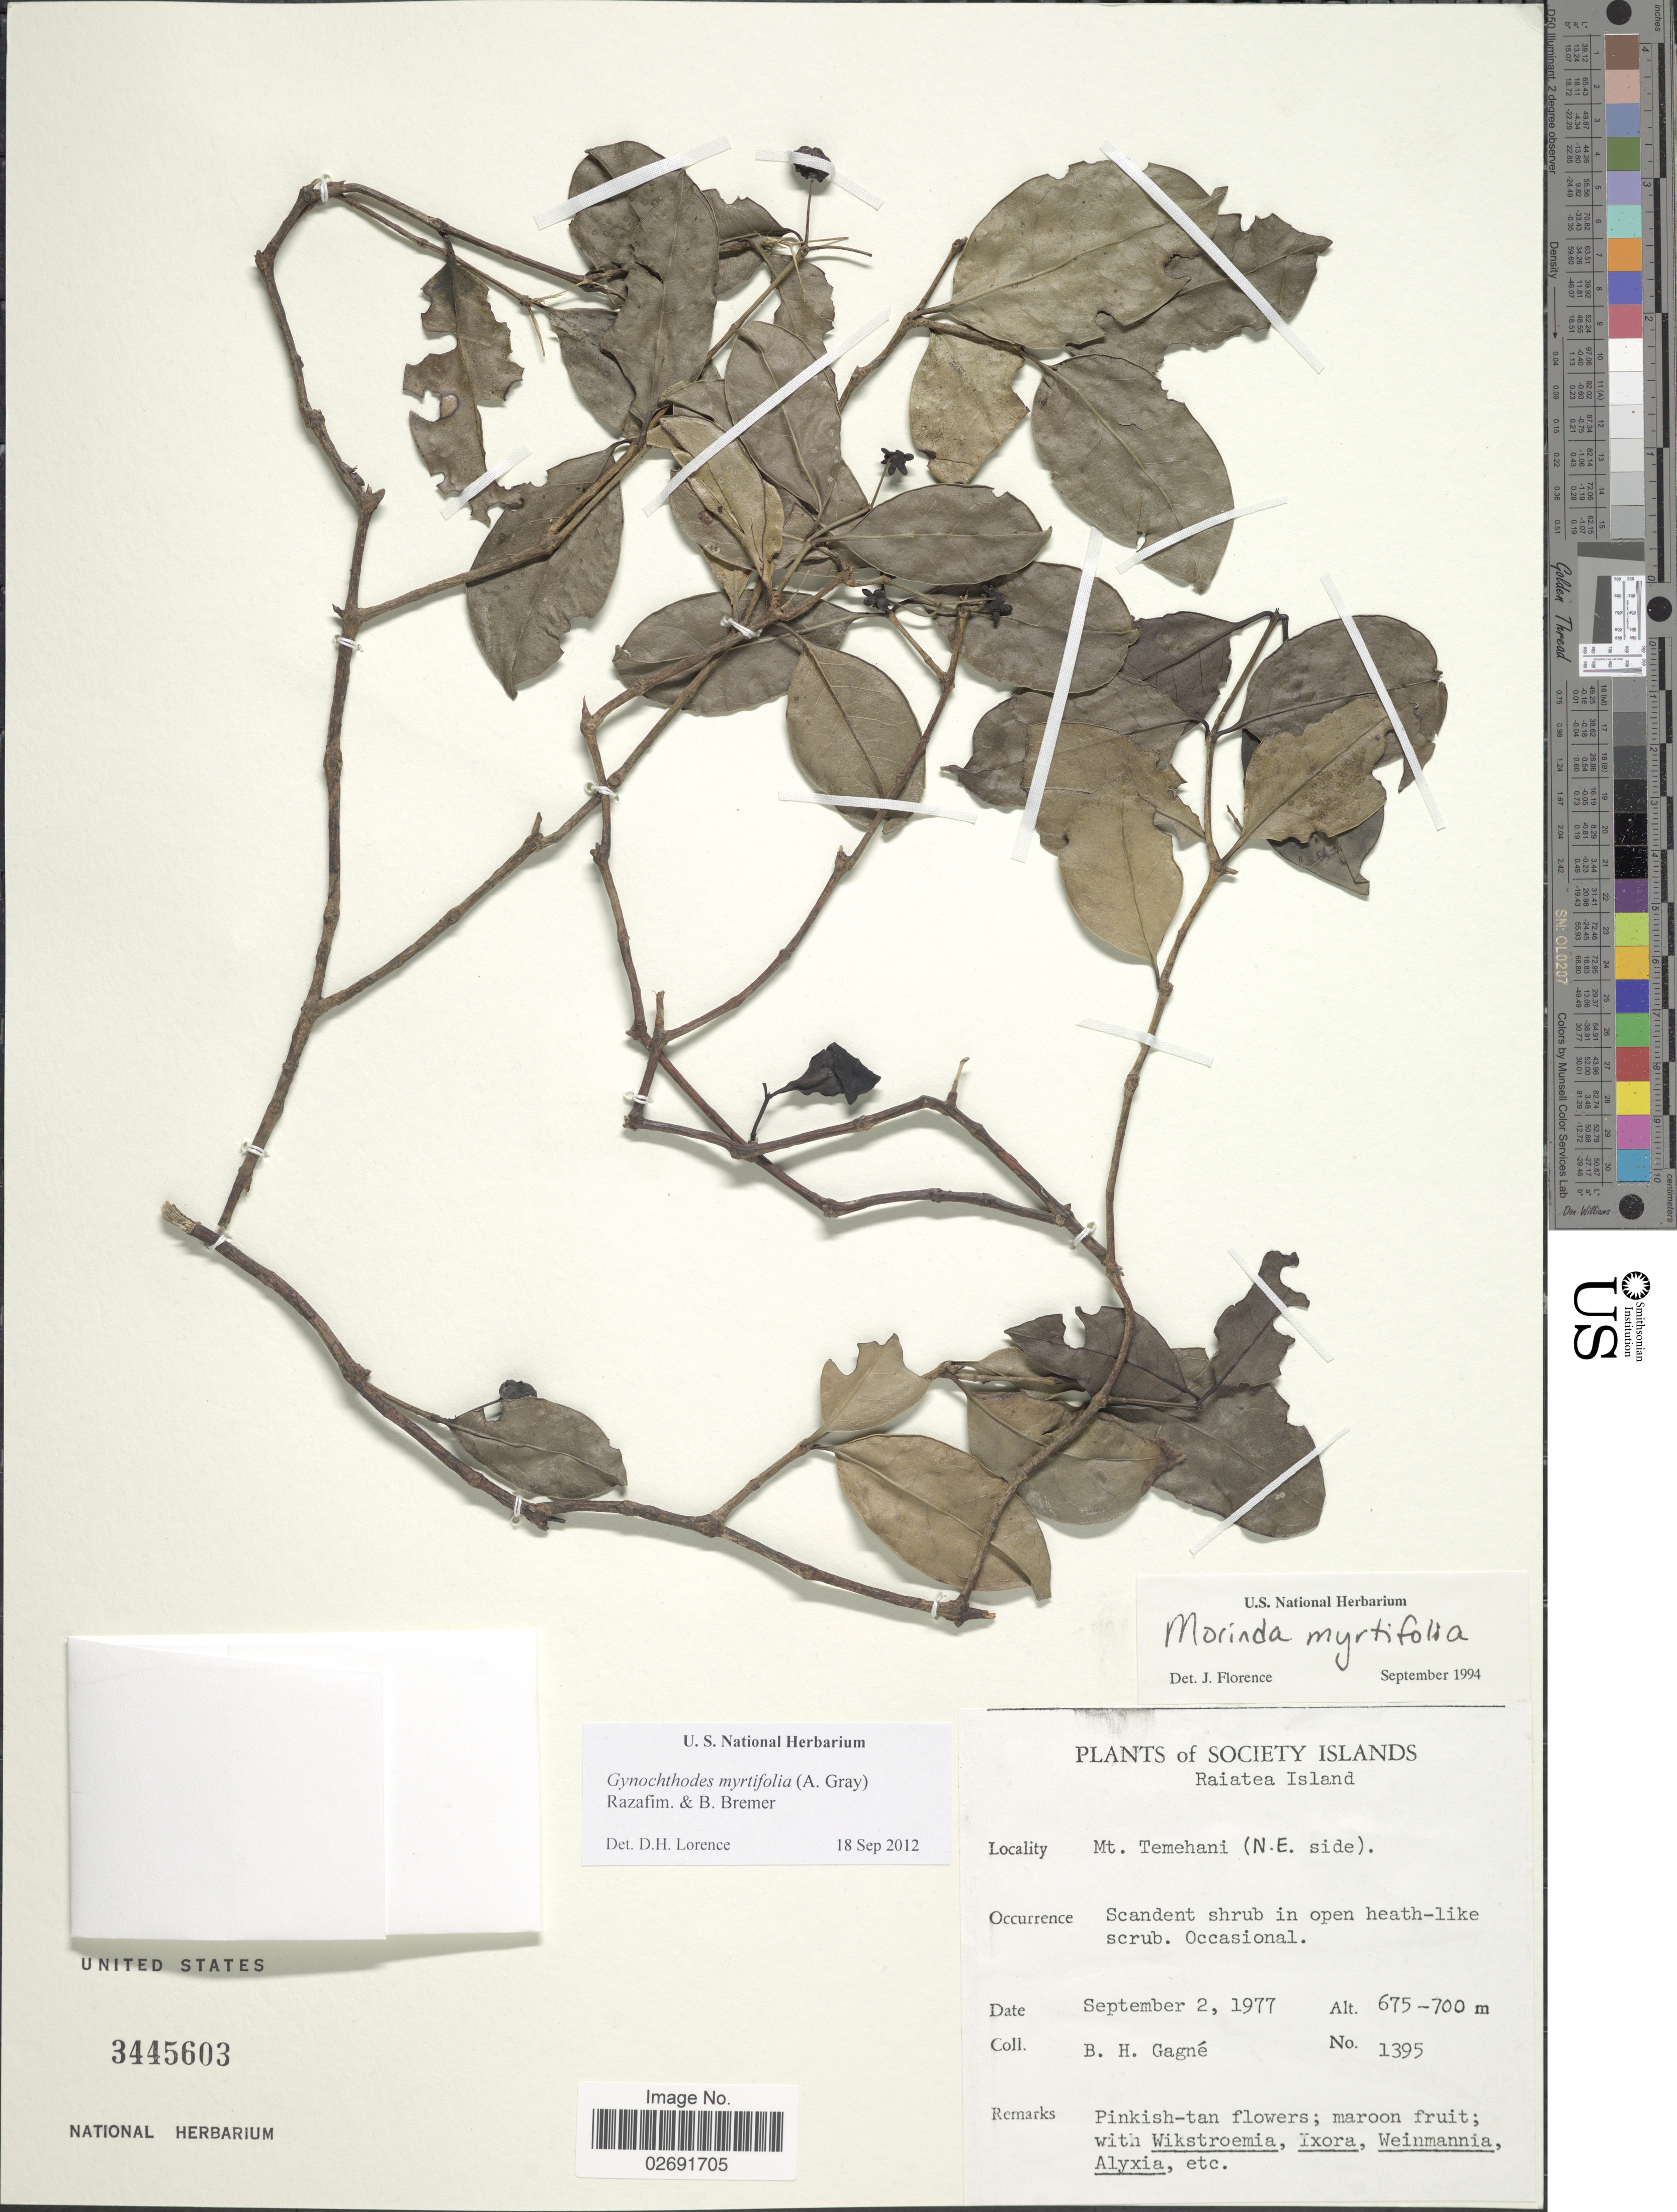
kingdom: Plantae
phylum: Tracheophyta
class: Magnoliopsida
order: Gentianales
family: Rubiaceae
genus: Gynochthodes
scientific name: Gynochthodes myrtifolia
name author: (A. Gray) Razafim. & B. Bremer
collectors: B. H. Gagné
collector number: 1395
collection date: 1977-09-02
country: French Polynesia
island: Raiatea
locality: Society Islands. Raiatea Island. Mt. Temehani (N.E. side).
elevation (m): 675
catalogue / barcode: US 3445603